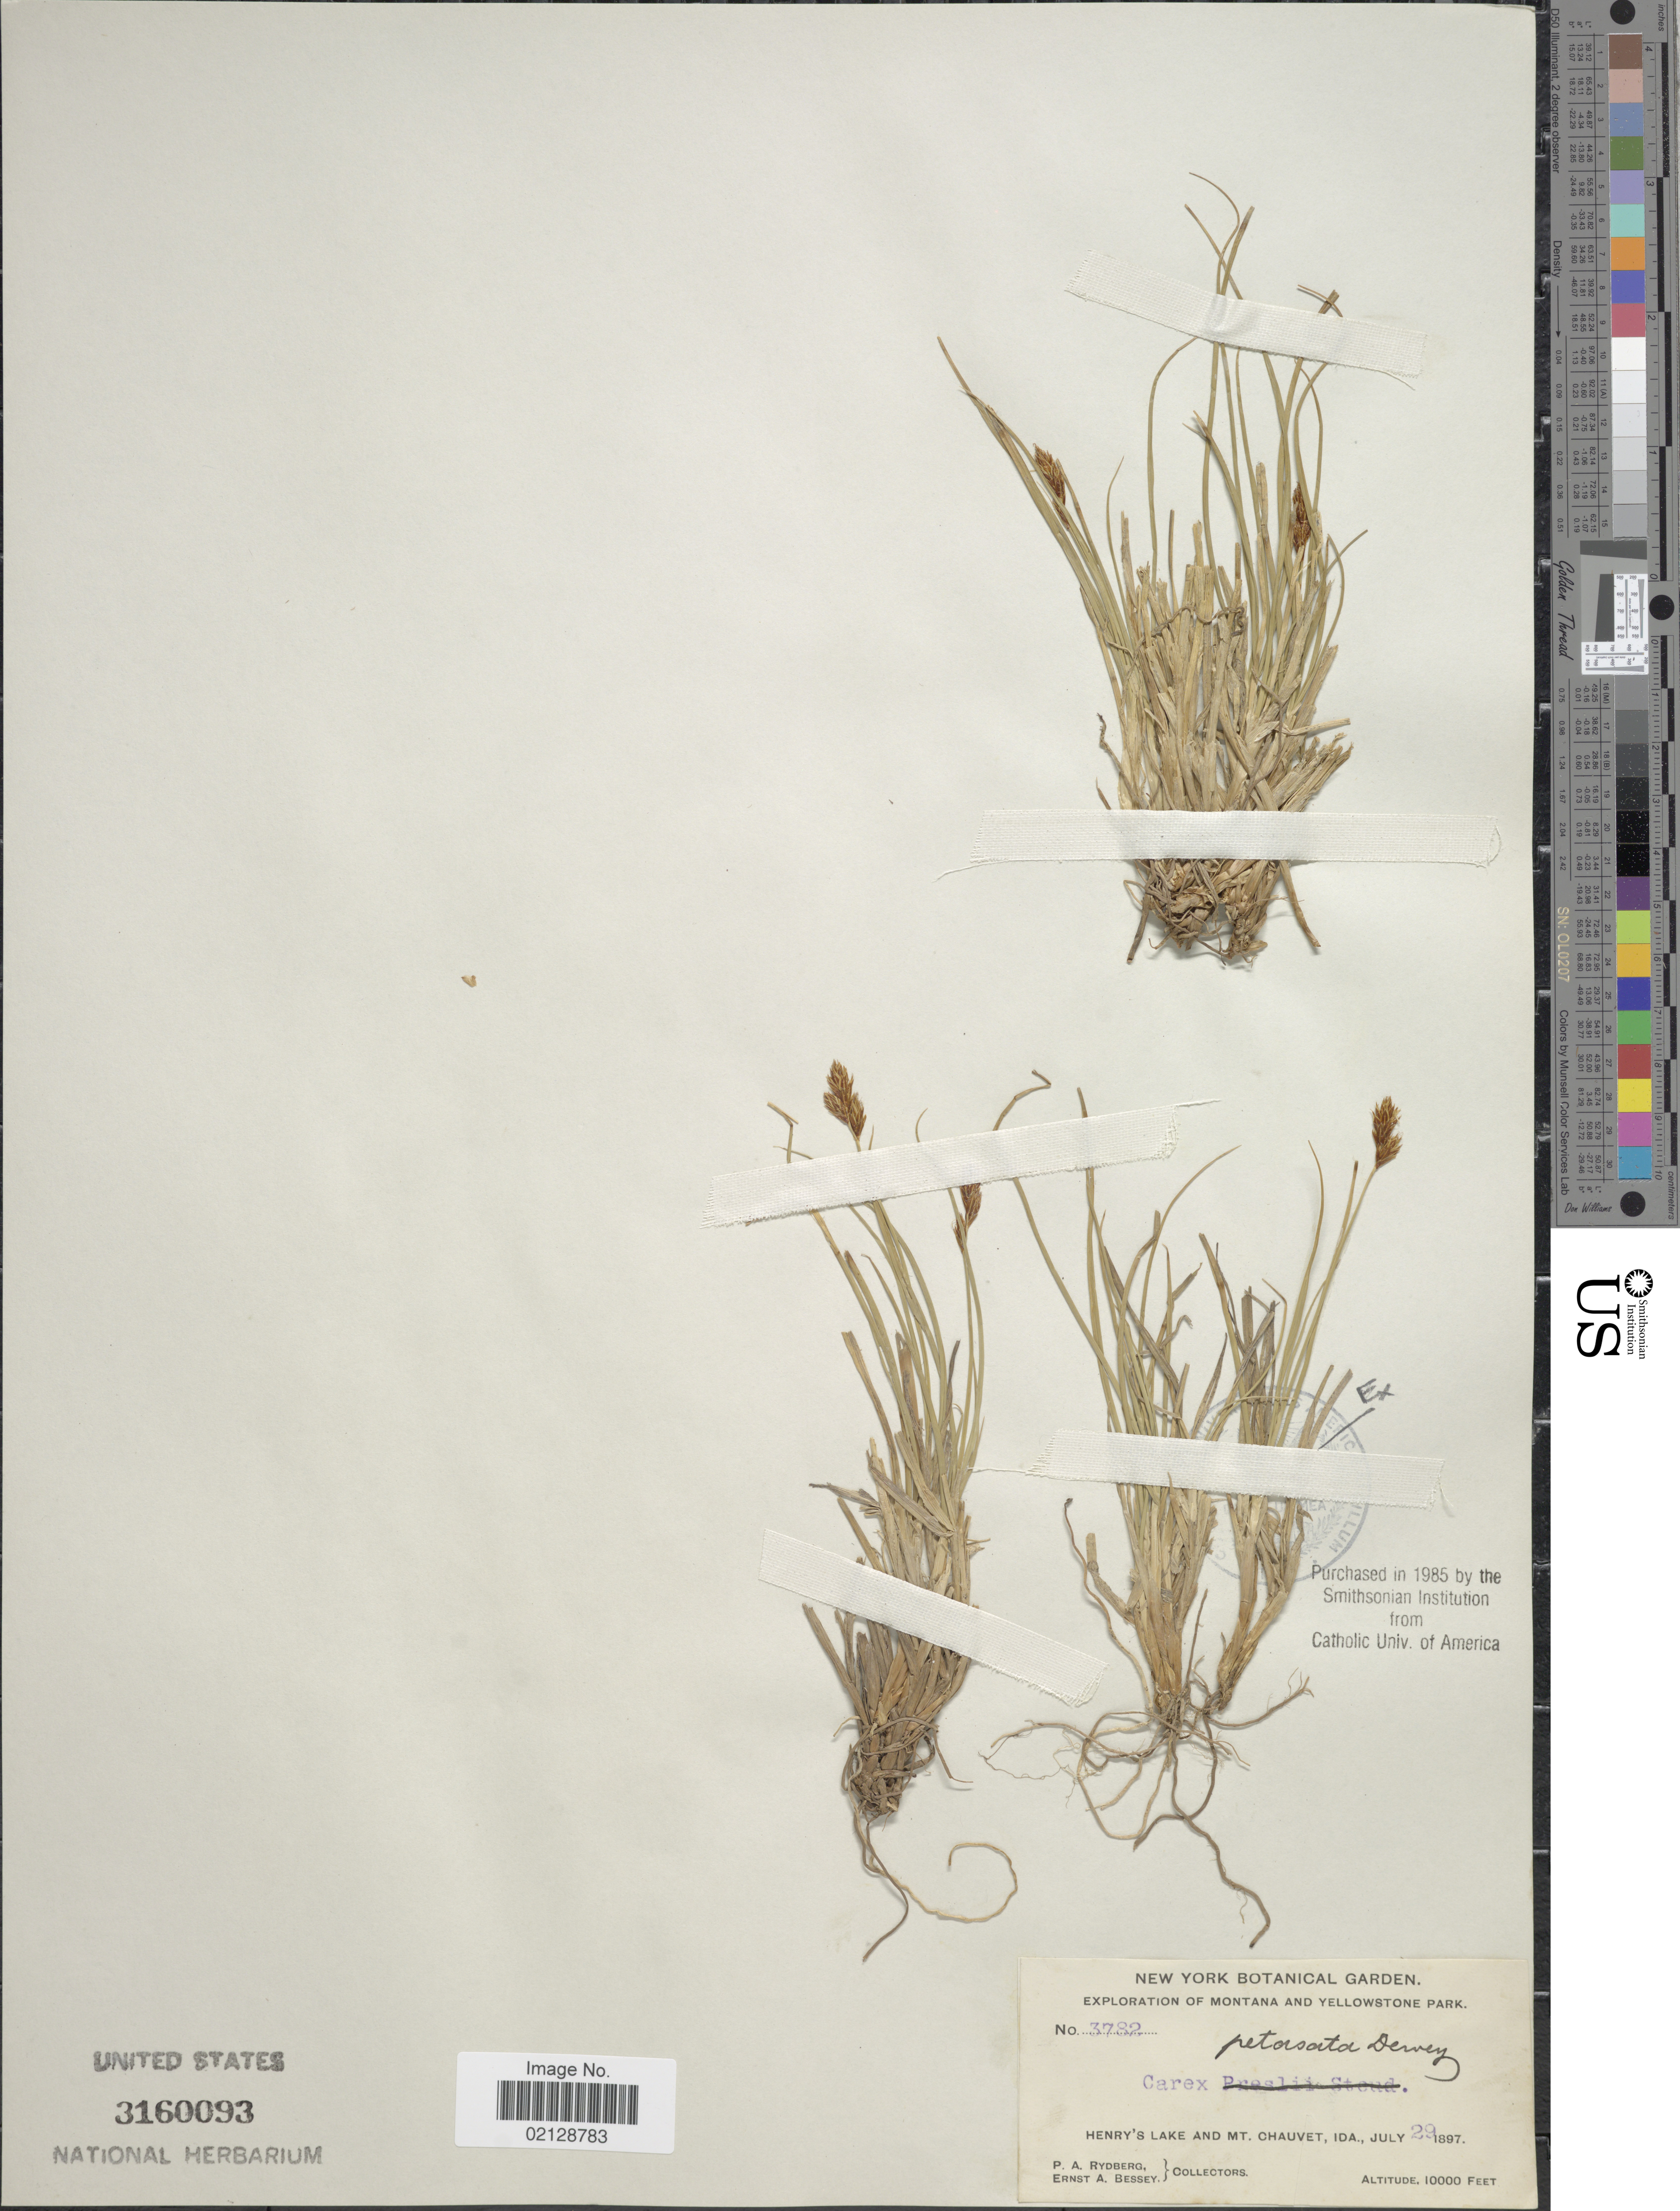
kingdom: Plantae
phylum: Tracheophyta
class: Liliopsida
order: Poales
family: Cyperaceae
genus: Carex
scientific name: Carex petasata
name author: Dewey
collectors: P. A. Rydberg & E. A. Bessey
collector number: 3782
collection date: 1897-07-29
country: United States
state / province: Idaho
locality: Montana and Yellowstone Park, Henry's Lake and Mt. Chauvet, Ida.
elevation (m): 3048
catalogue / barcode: US 3160093